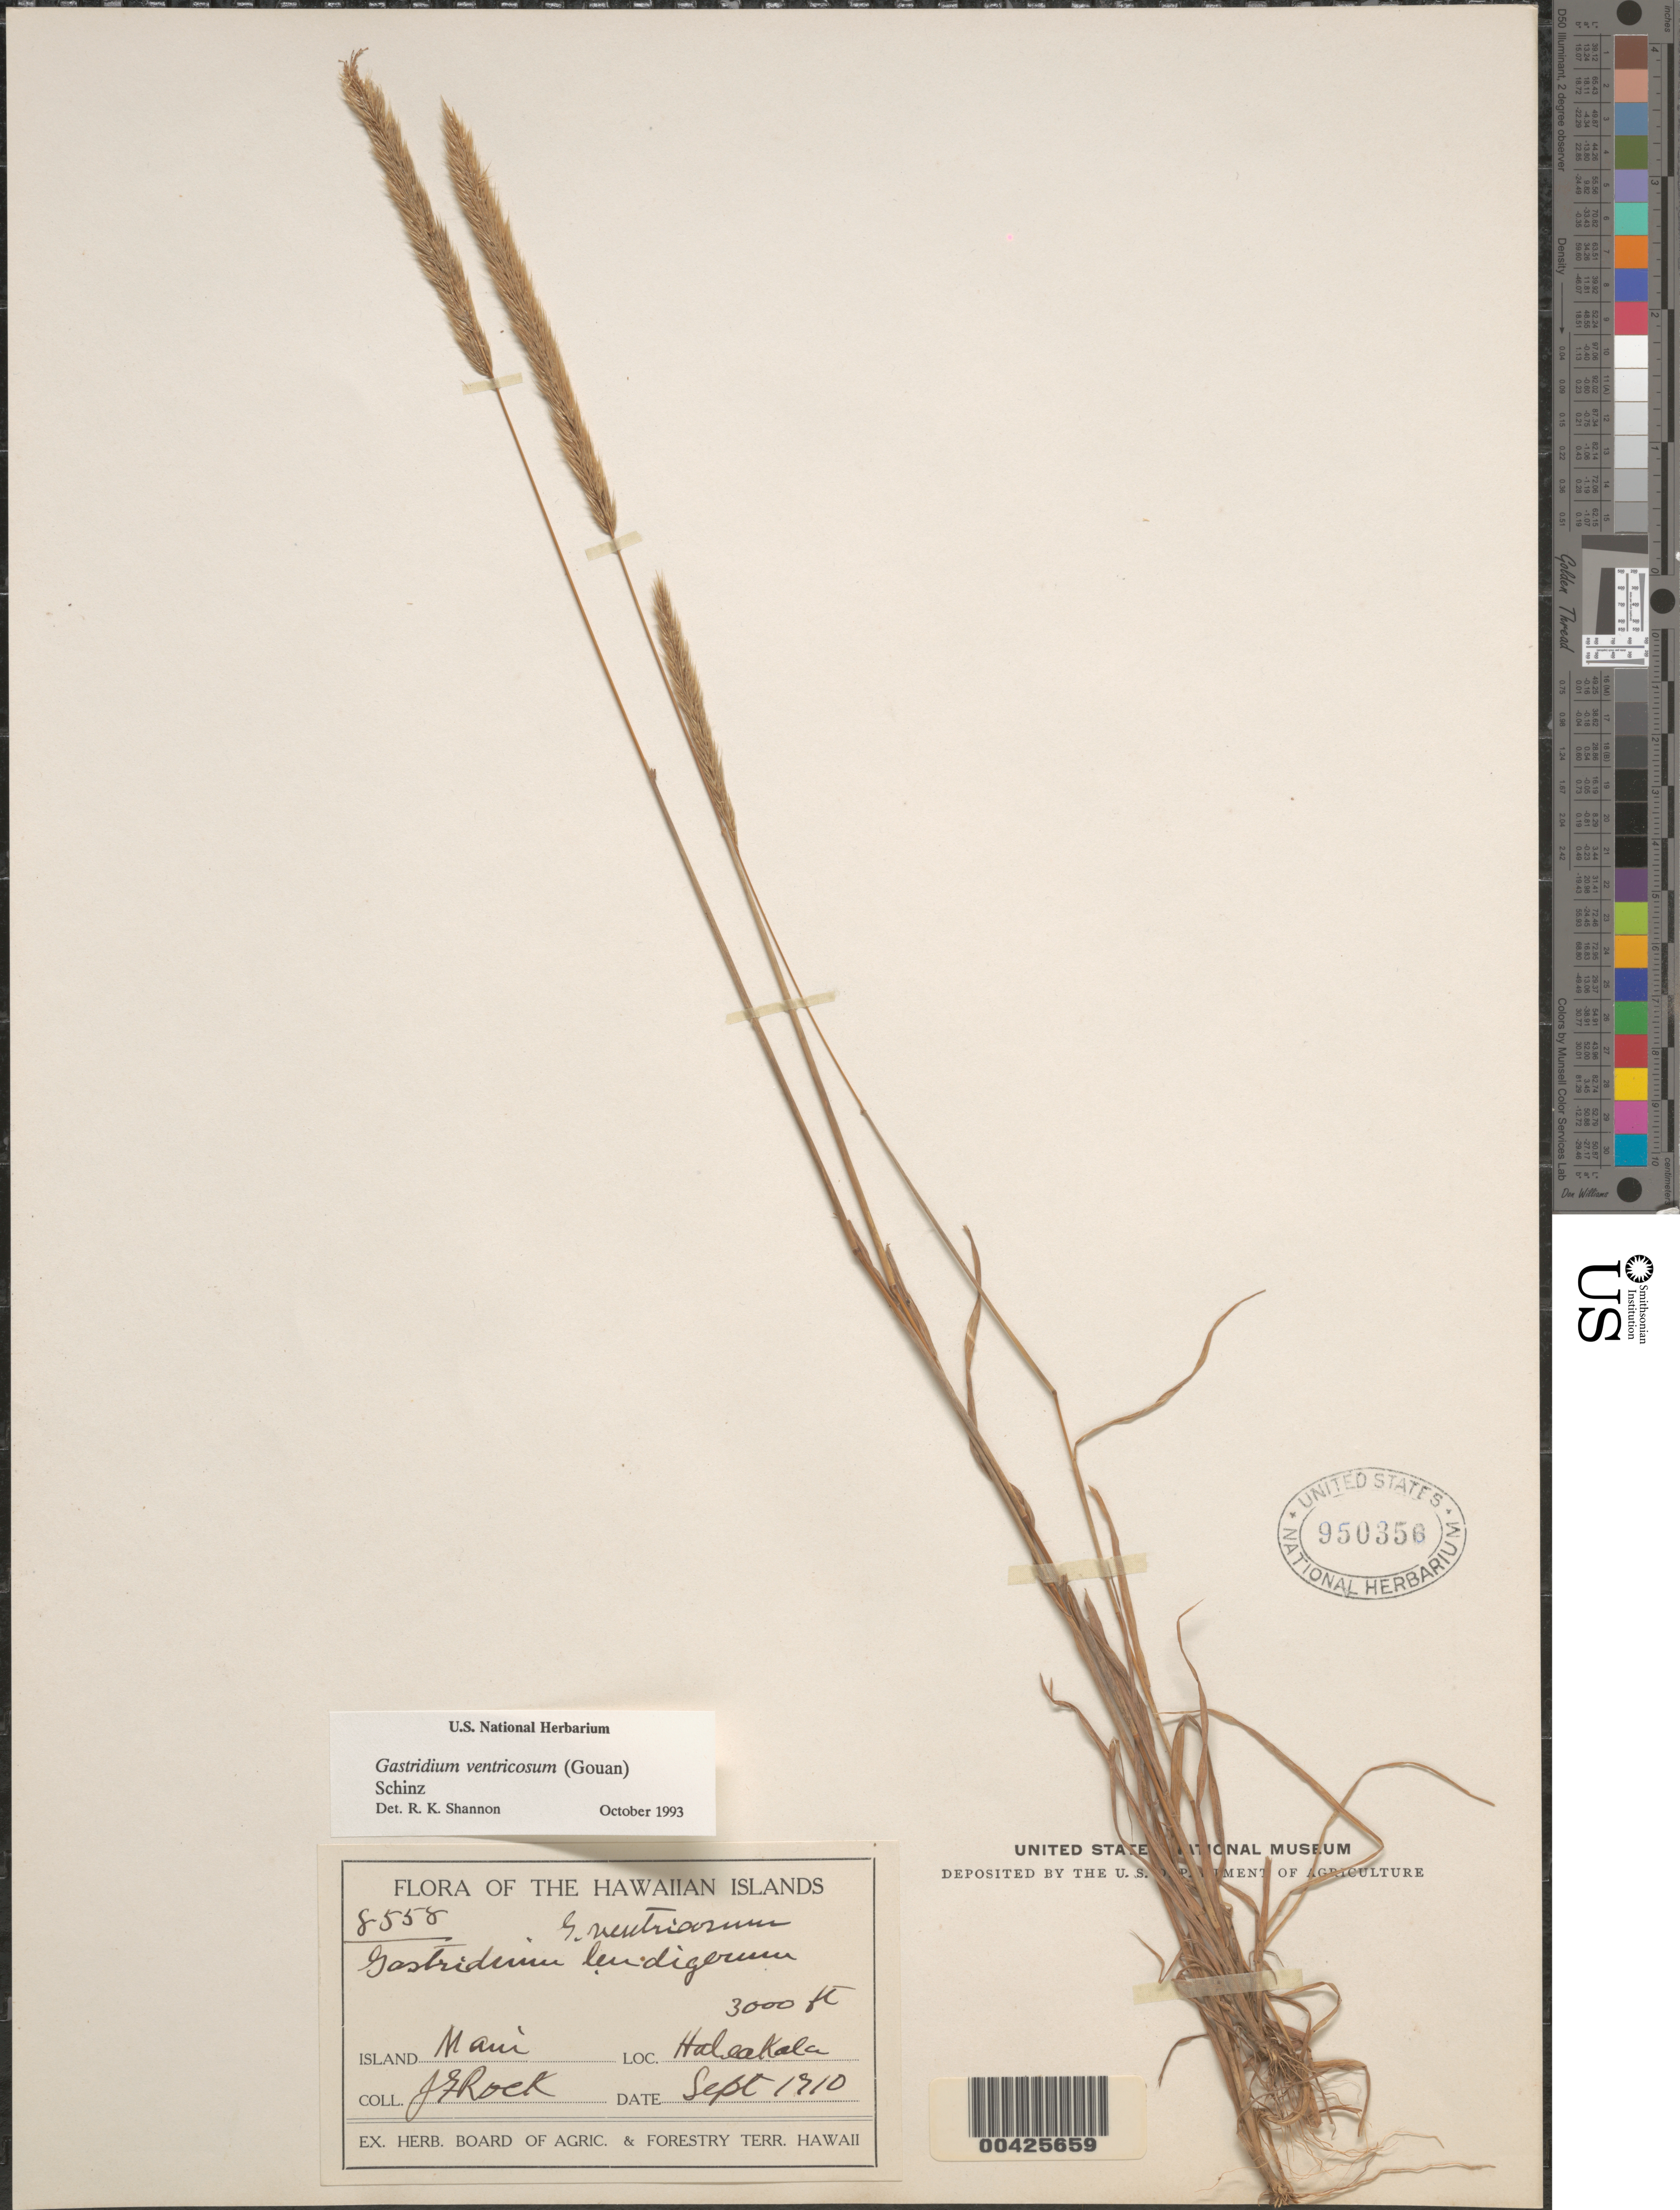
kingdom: Plantae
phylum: Tracheophyta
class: Liliopsida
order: Poales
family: Poaceae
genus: Gastridium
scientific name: Gastridium phleoides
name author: (Nees) C.E. Hubb.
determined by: Faccenda, K.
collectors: J. F. Rock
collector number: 8558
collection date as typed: Sep 1910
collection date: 1910-09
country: United States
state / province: Hawaii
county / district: Maui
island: Maui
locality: Haleakala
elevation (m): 914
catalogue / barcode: US 950356